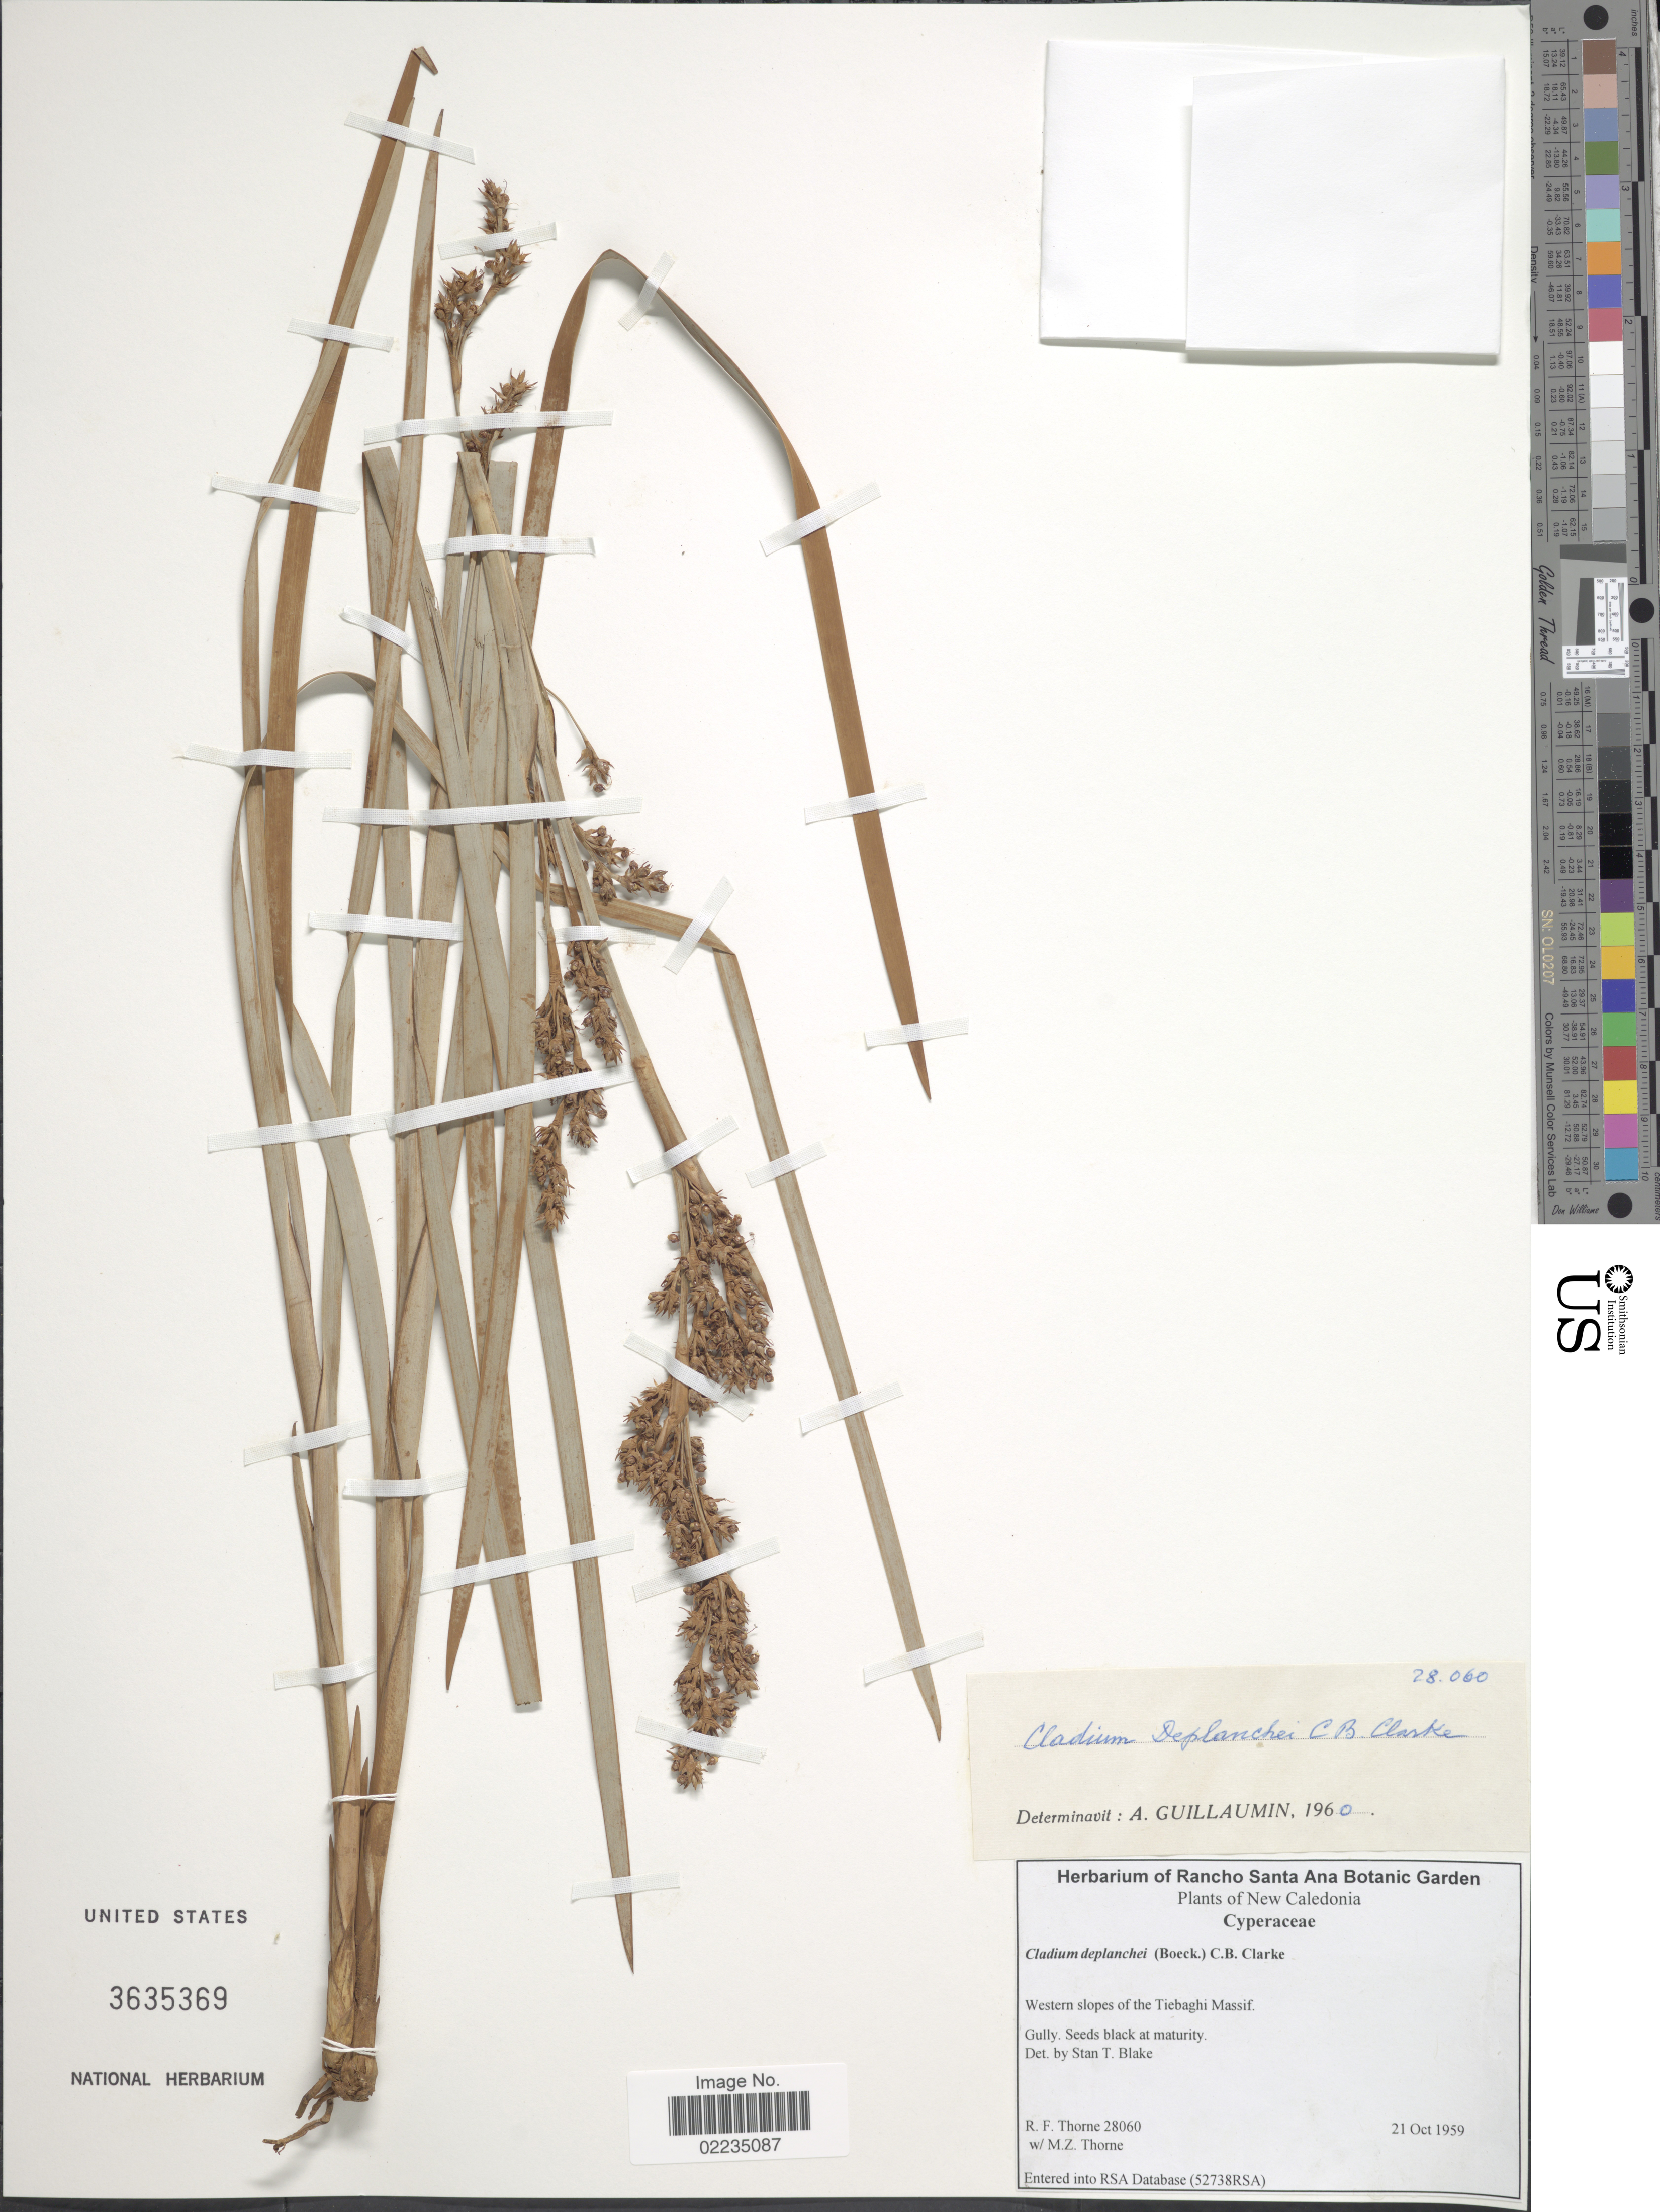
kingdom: Plantae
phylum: Tracheophyta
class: Liliopsida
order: Poales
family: Cyperaceae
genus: Machaerina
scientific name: Machaerina deplanchei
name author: (Boeckeler) T. Koyama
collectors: R. F. Thorne & M. Thorne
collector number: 28060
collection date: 1959-10-21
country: New Caledonia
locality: Western slopes of the Tiebaghi Massif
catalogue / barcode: US 3635369